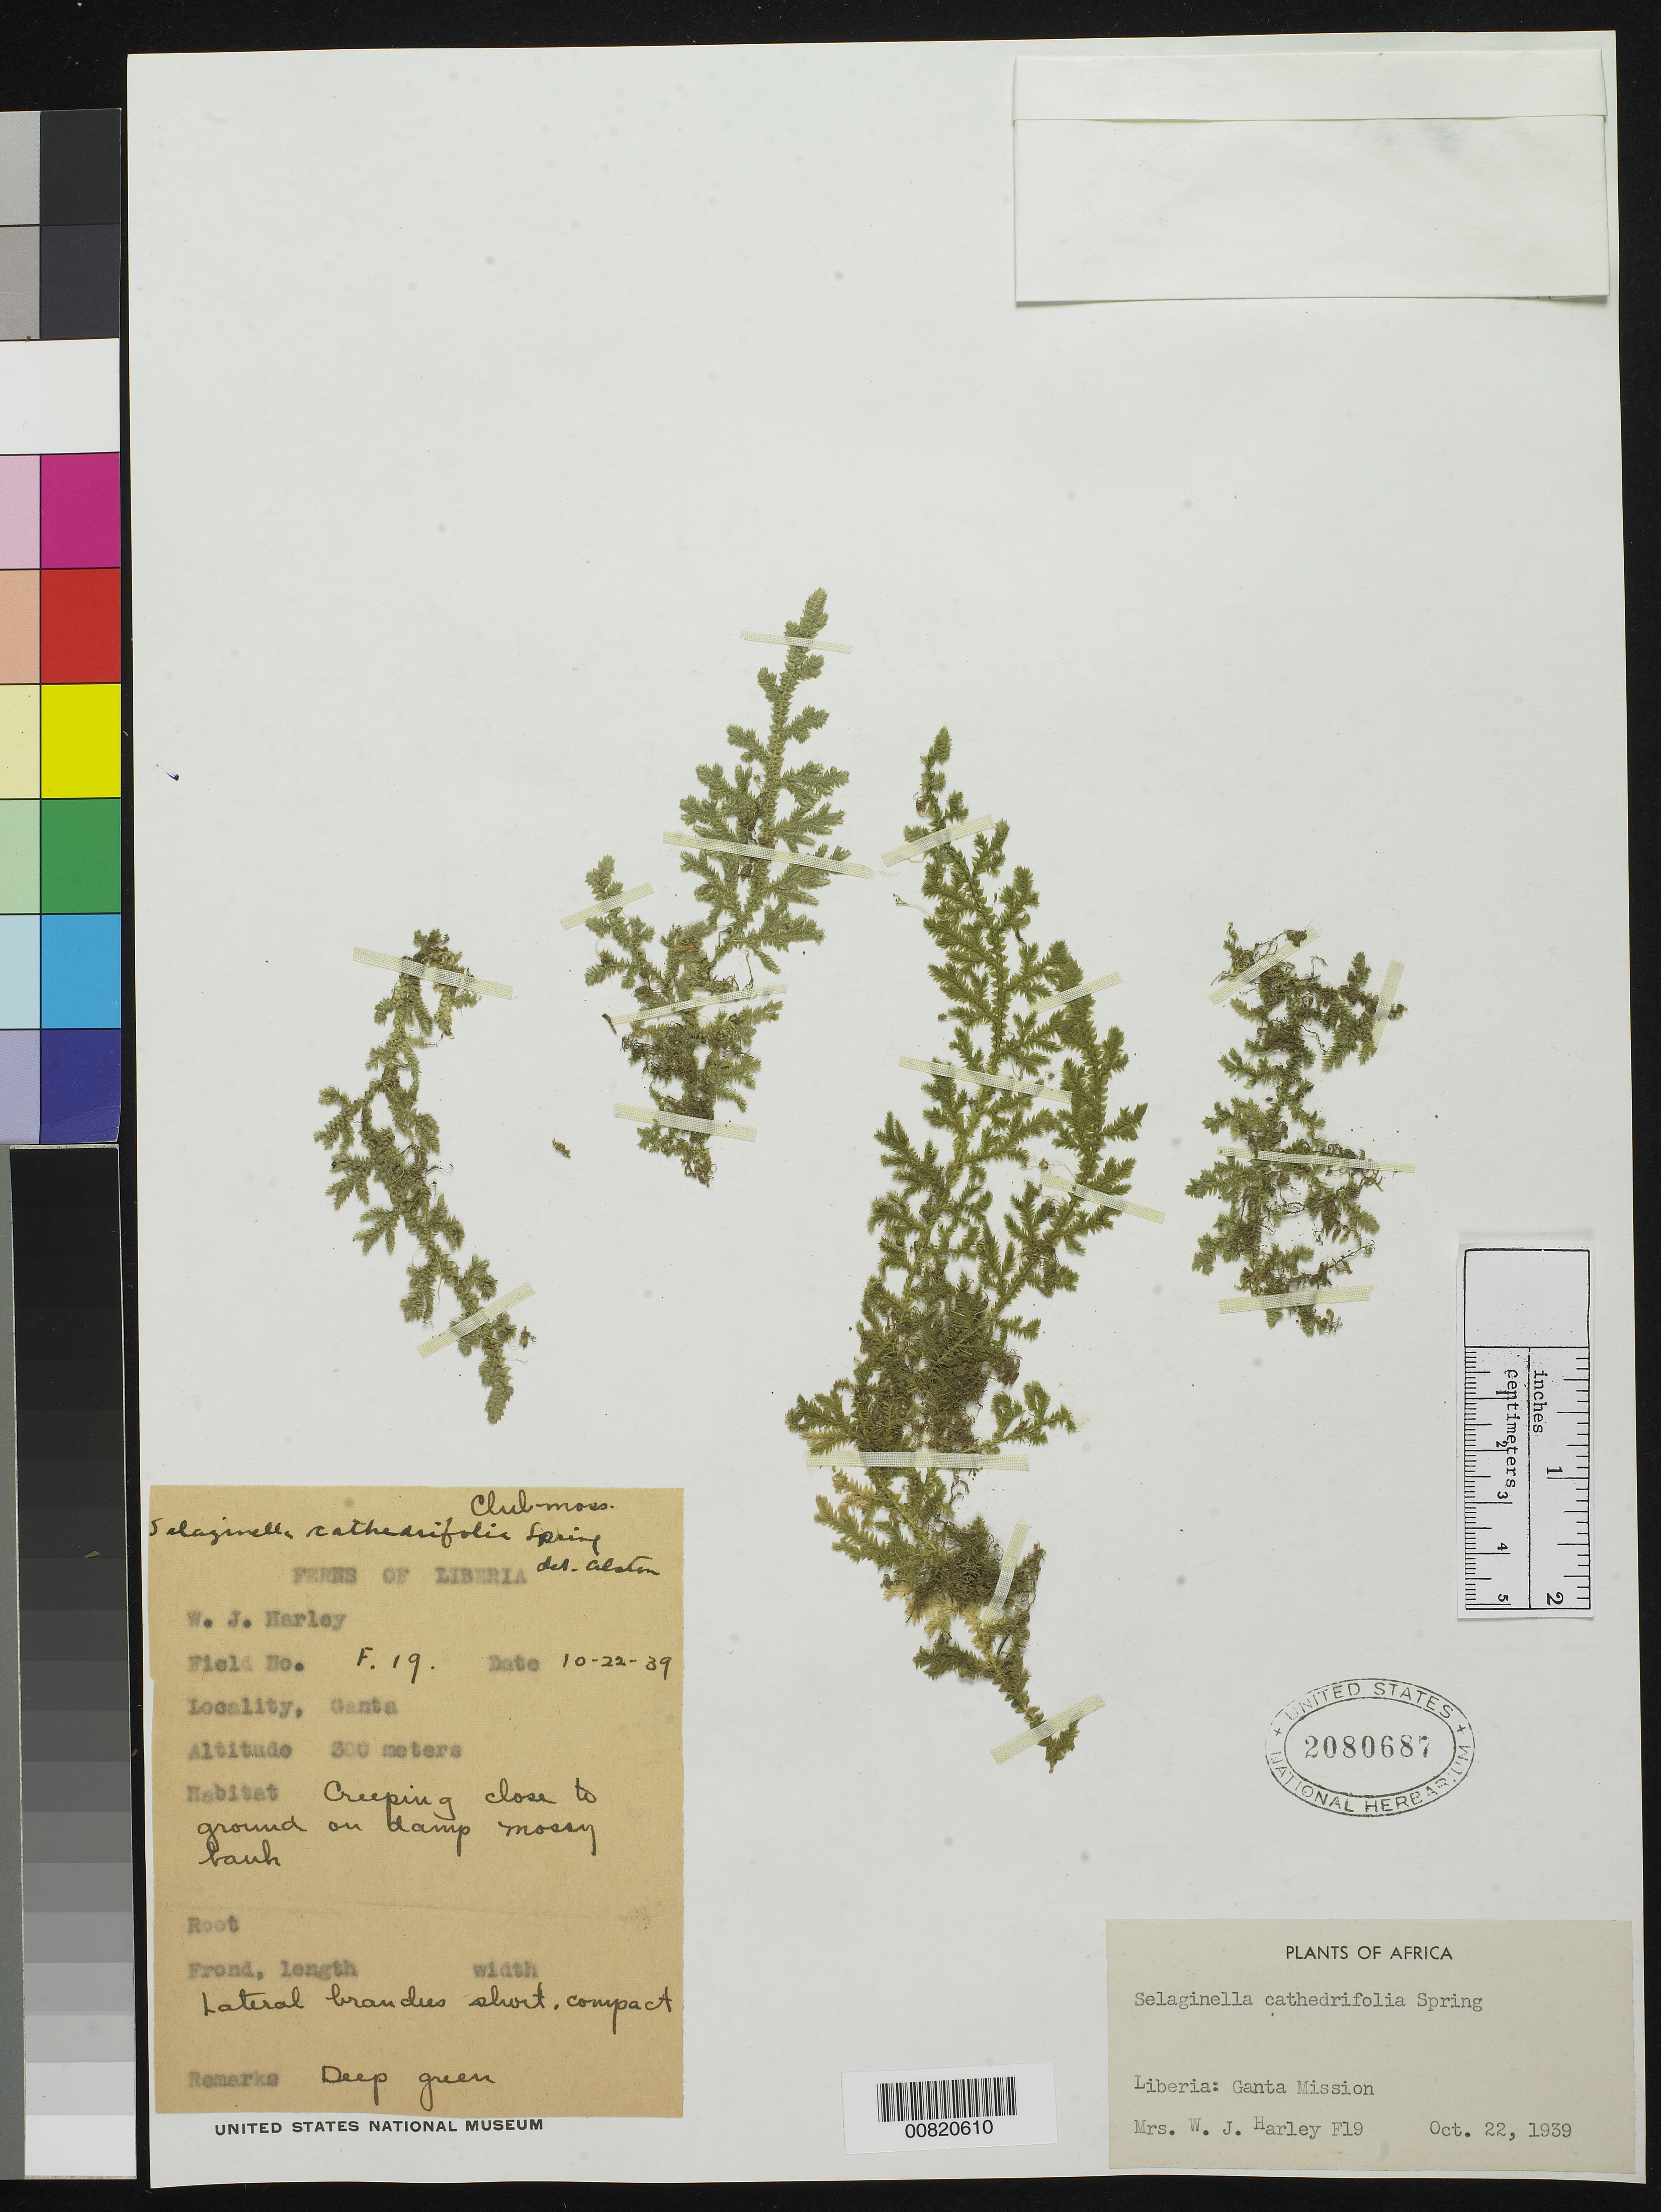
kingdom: Plantae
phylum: Tracheophyta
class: Lycopodiopsida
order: Selaginellales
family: Selaginellaceae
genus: Selaginella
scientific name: Selaginella cathedrifolia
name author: Spring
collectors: Harley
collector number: F 19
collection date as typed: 22 Oct 1939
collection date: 1939-10-22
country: Liberia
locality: Ganta Mission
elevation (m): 300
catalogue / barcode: US 2080687